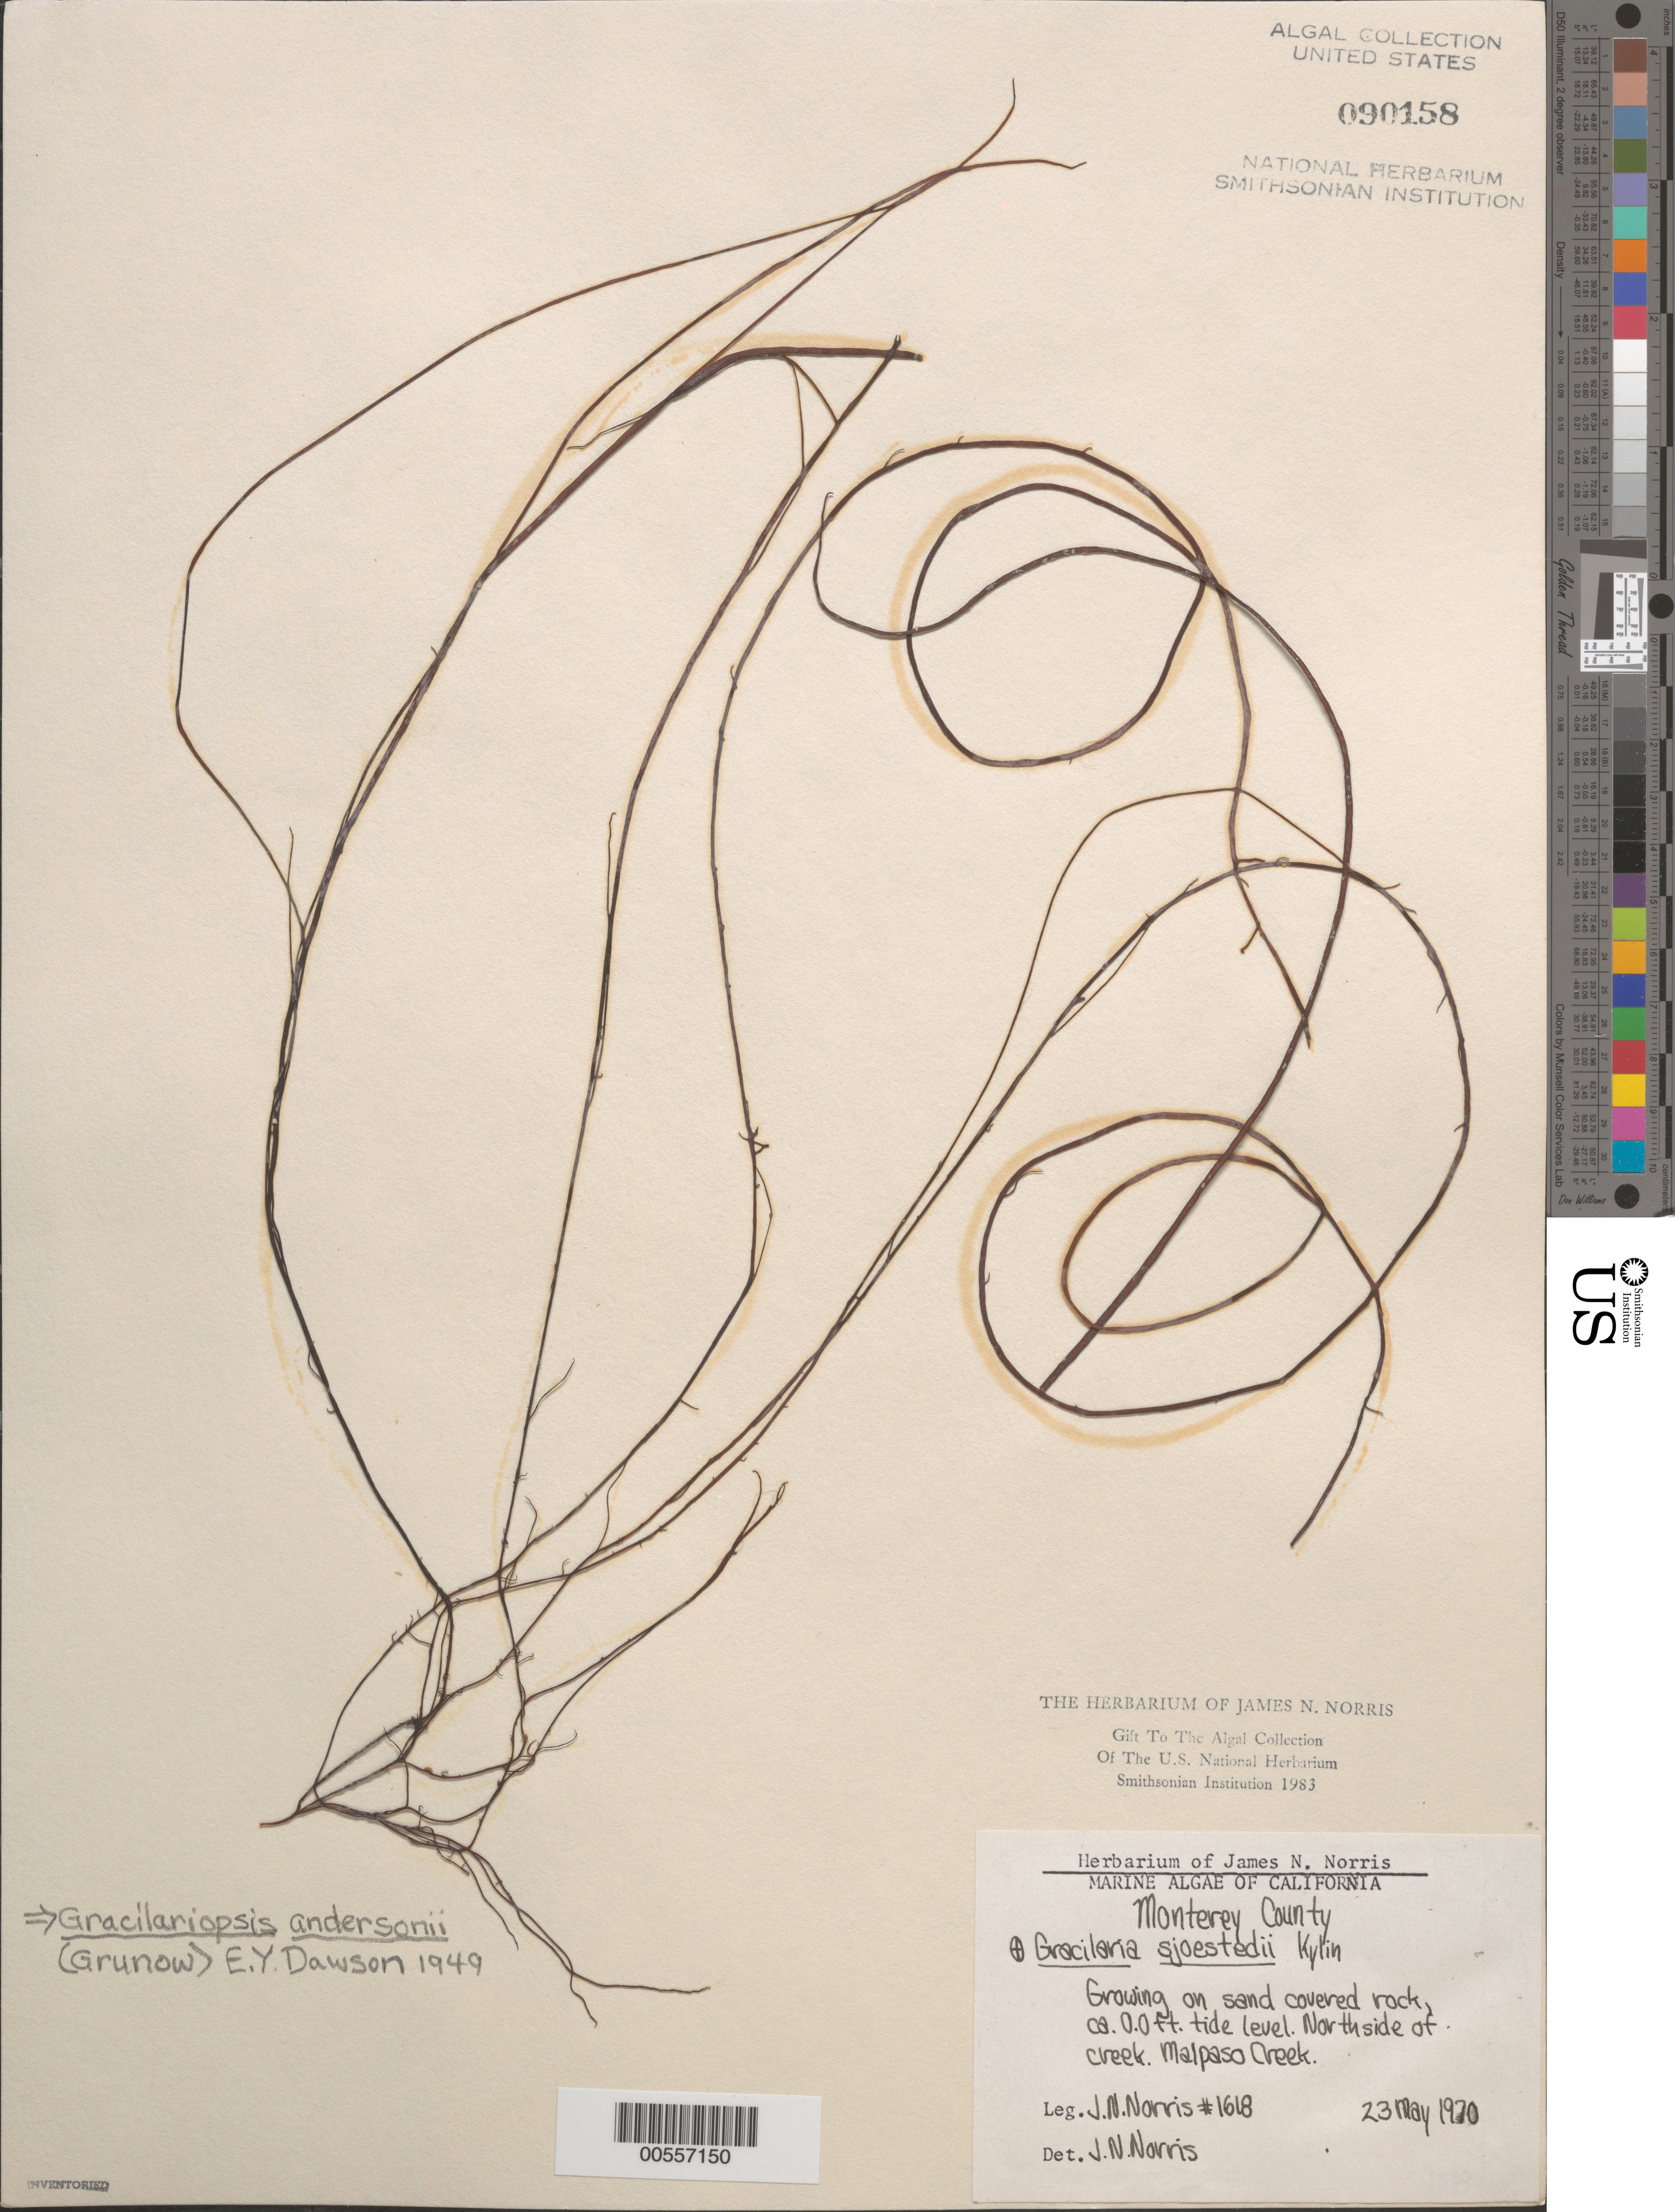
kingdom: Plantae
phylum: Rhodophyta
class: Florideophyceae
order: Gracilariales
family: Gracilariaceae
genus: Gracilariopsis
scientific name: Gracilariopsis andersonii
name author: (Grunow) E.Y. Dawson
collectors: J. N. Norris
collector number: JN-1618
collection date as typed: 23 May 1970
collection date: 1970-05-23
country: United States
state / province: California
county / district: Monterey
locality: Malpaso Creek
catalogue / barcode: US 90158